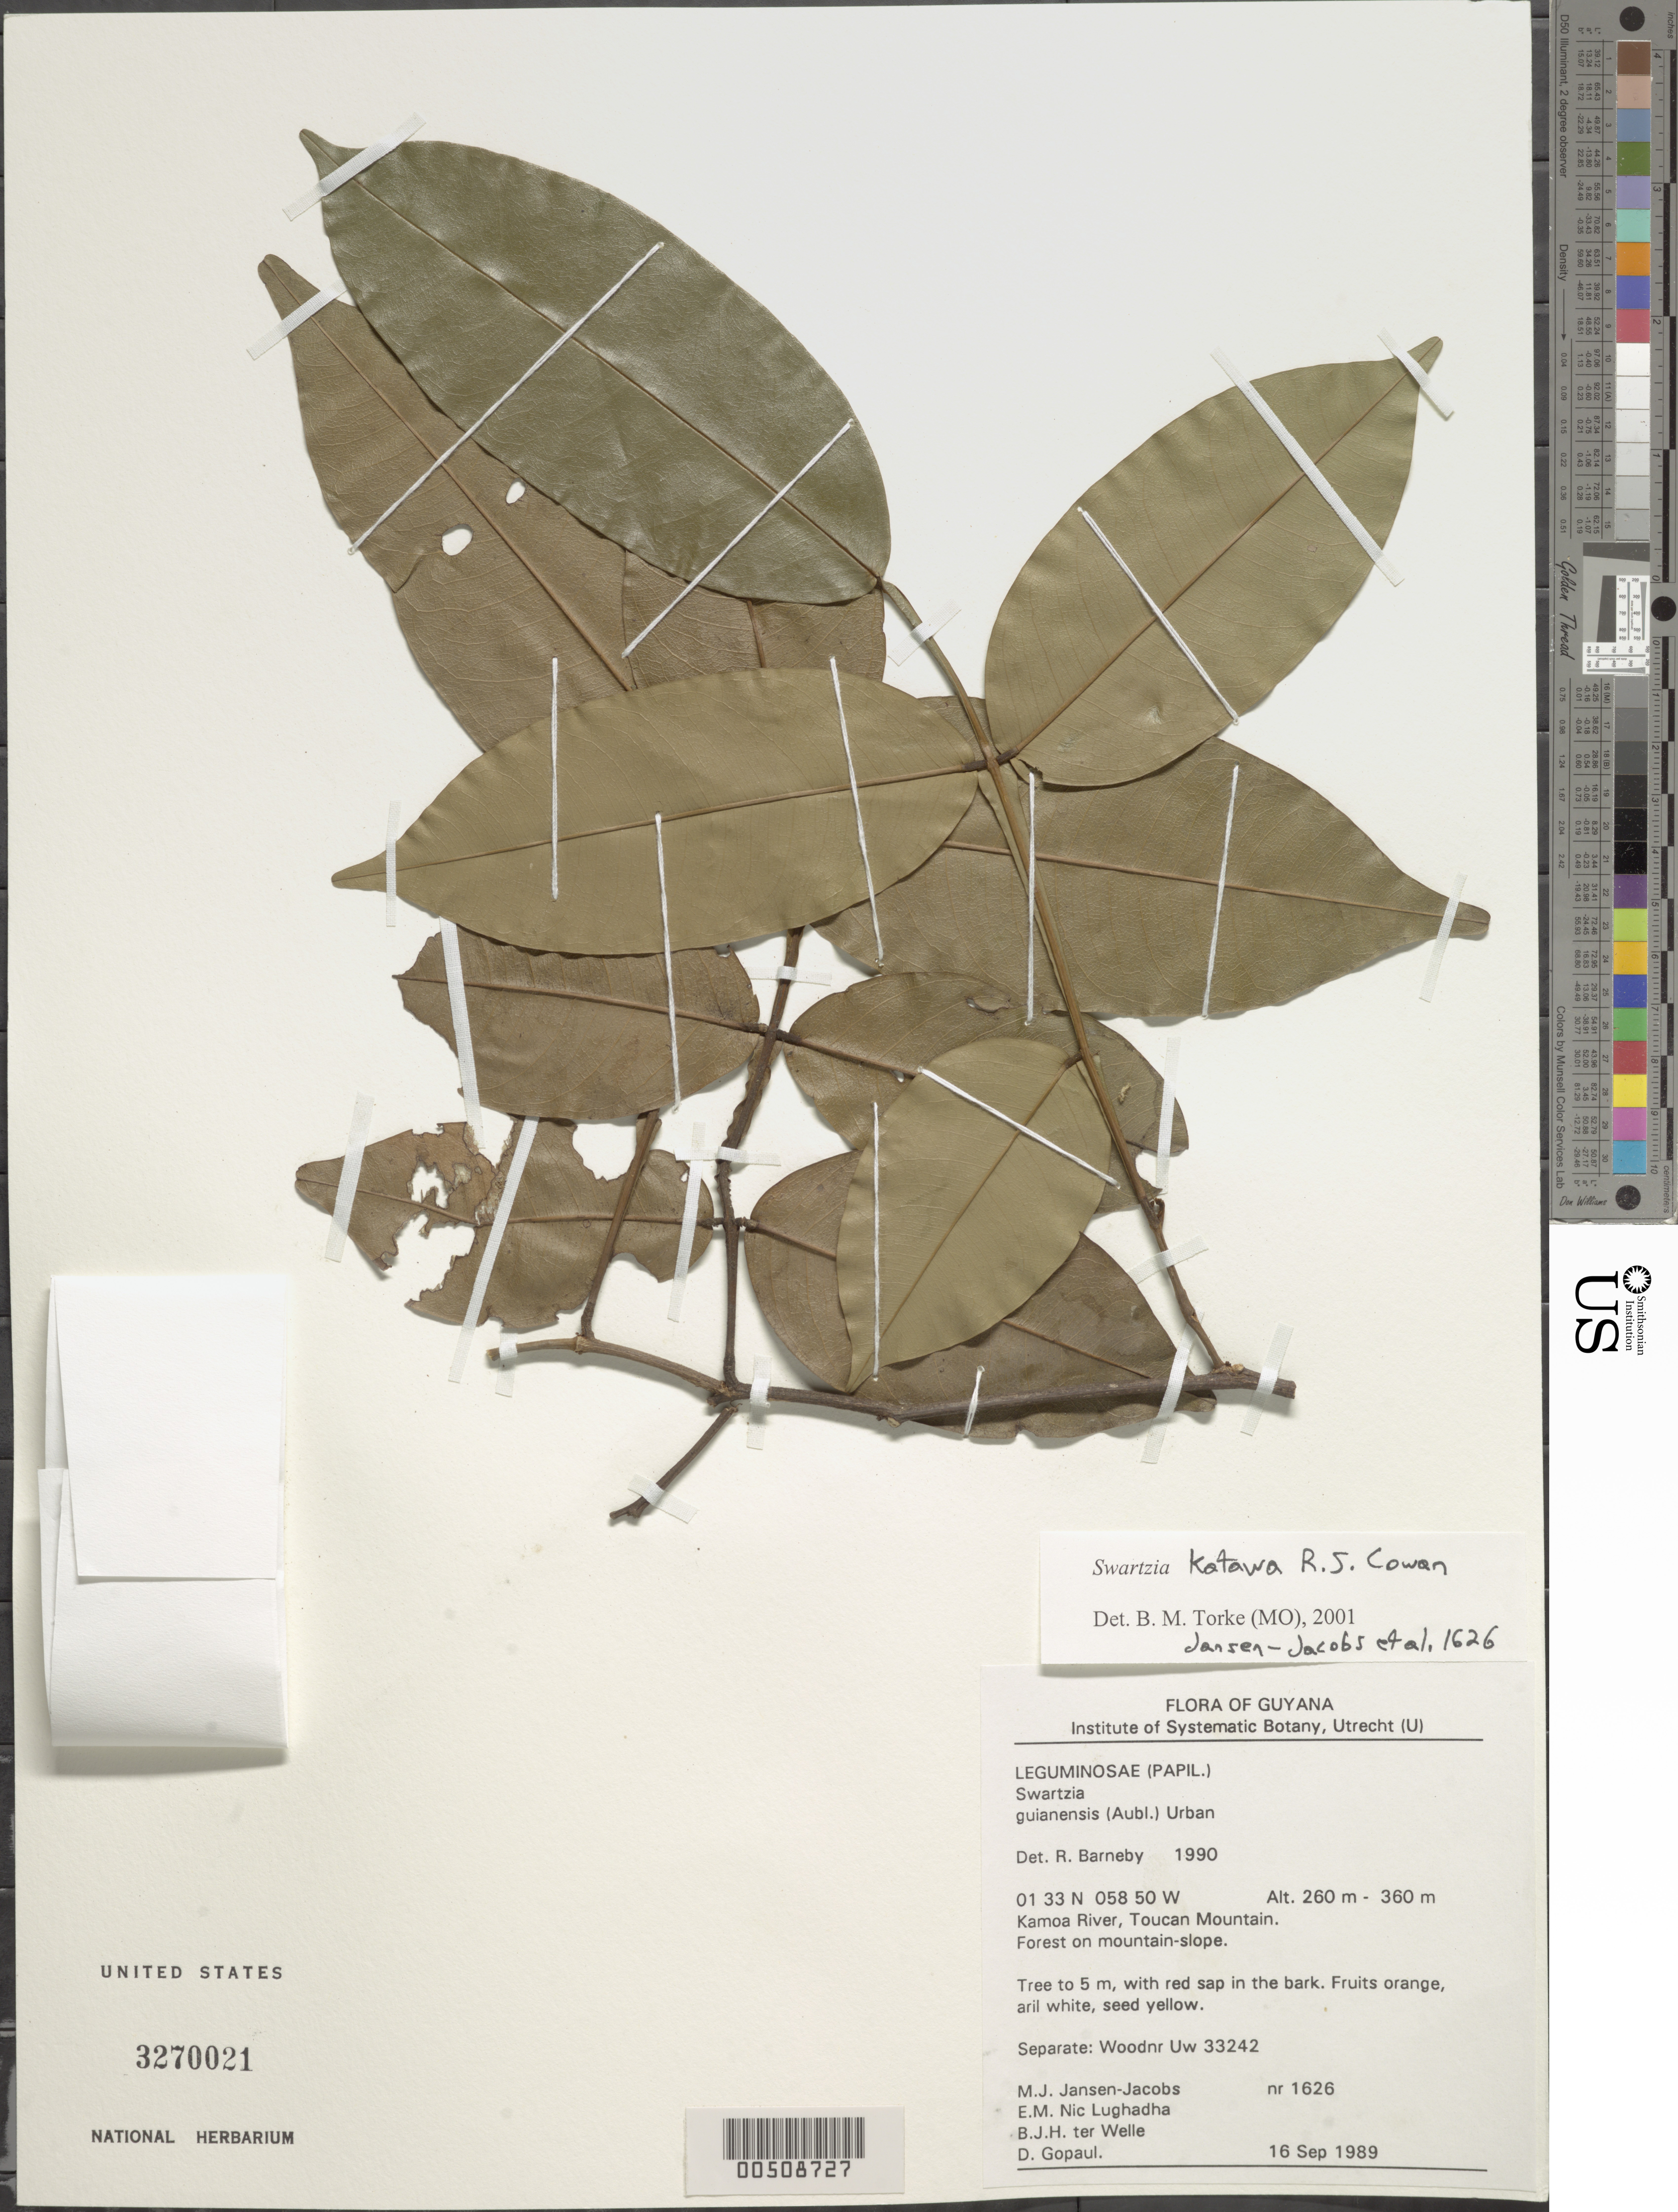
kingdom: Plantae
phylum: Tracheophyta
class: Magnoliopsida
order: Fabales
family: Fabaceae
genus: Swartzia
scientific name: Swartzia katawa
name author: R.S. Cowan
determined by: Torke, B. M., (MO)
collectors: M. J. Jansen-Jacobs, E. Nic Lughadha, B. Welle & D. Gopaul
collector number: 1626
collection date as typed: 16 Sep 1989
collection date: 1989-09-16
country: Guyana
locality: Kamoa river, toucan mountain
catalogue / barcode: US 3270021